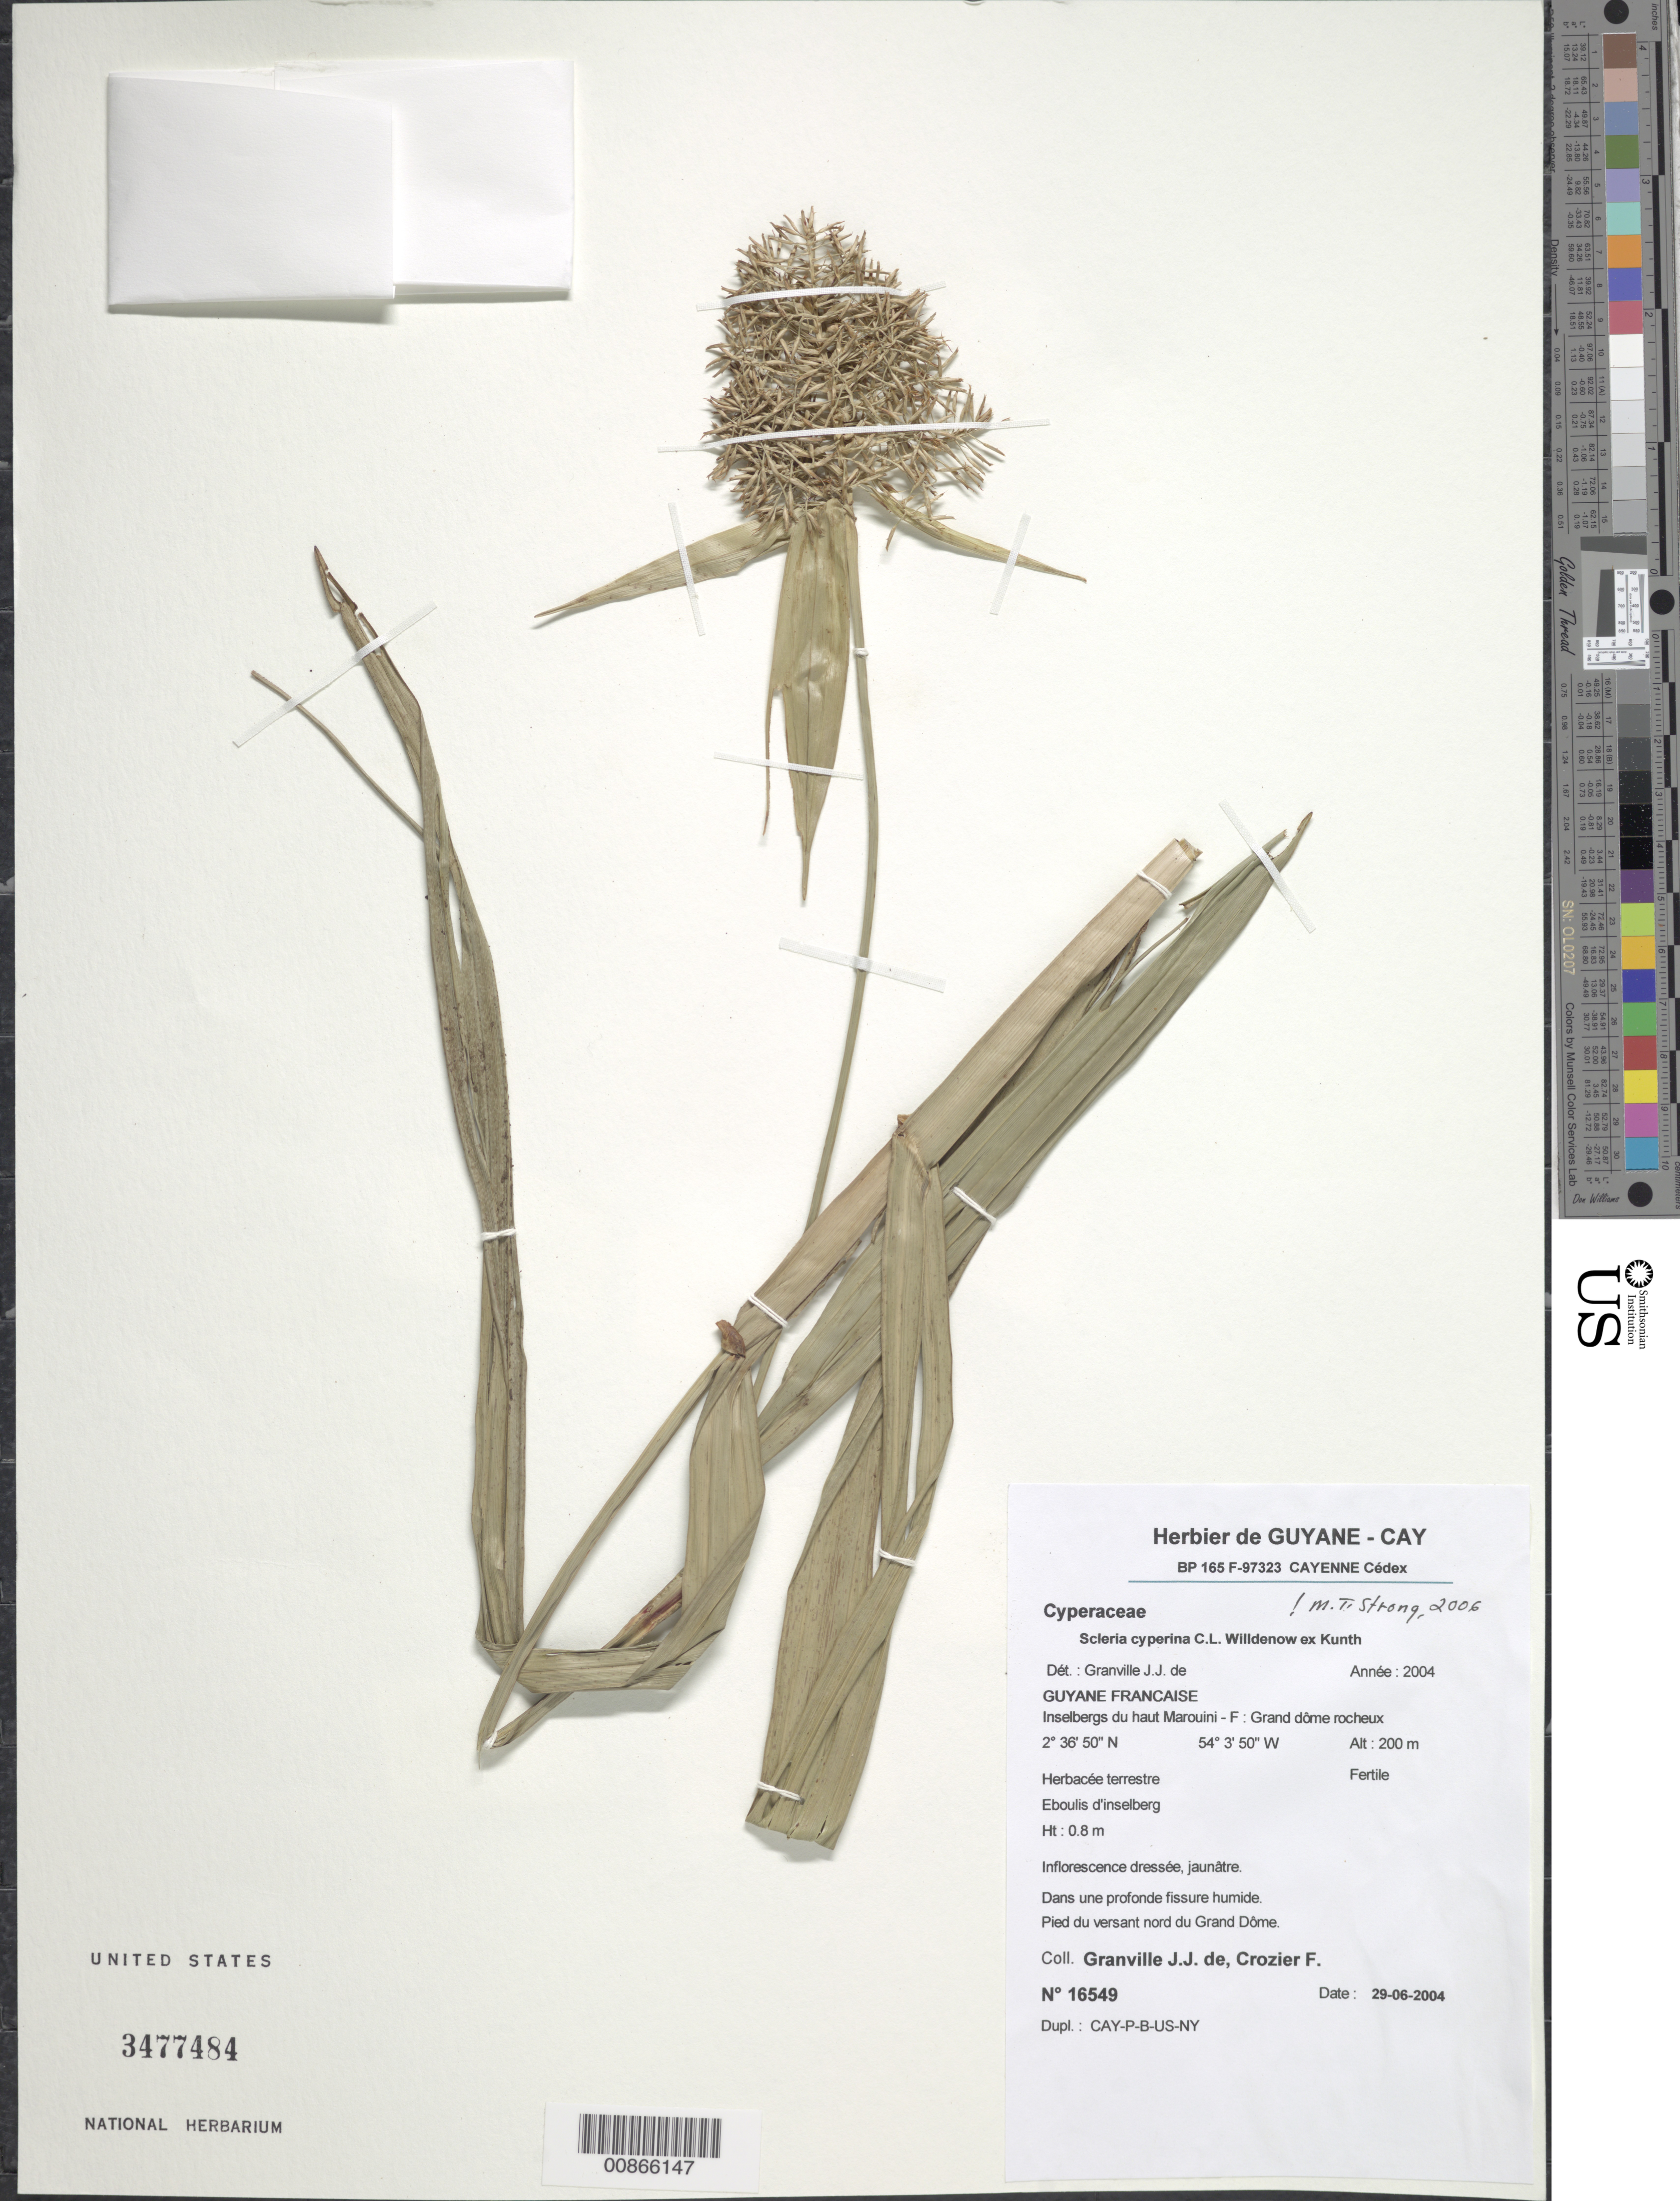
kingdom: Plantae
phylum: Tracheophyta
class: Liliopsida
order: Poales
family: Cyperaceae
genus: Scleria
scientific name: Scleria cyperina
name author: Willd. ex Kunth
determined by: Strong, M. T., (US), Smithsonian Institution - National Museum of Natural History (UNITED STATES)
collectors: J.-J. de Granville & F. Crozier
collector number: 16549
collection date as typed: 29-Jun-04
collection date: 2004-06-29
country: French Guiana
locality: Haut Marouini-F; pied du versant nord du Grand Dôme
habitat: Eboulis d'inselberg; pied dans une profonde fissure humide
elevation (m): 200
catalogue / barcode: US 3477484